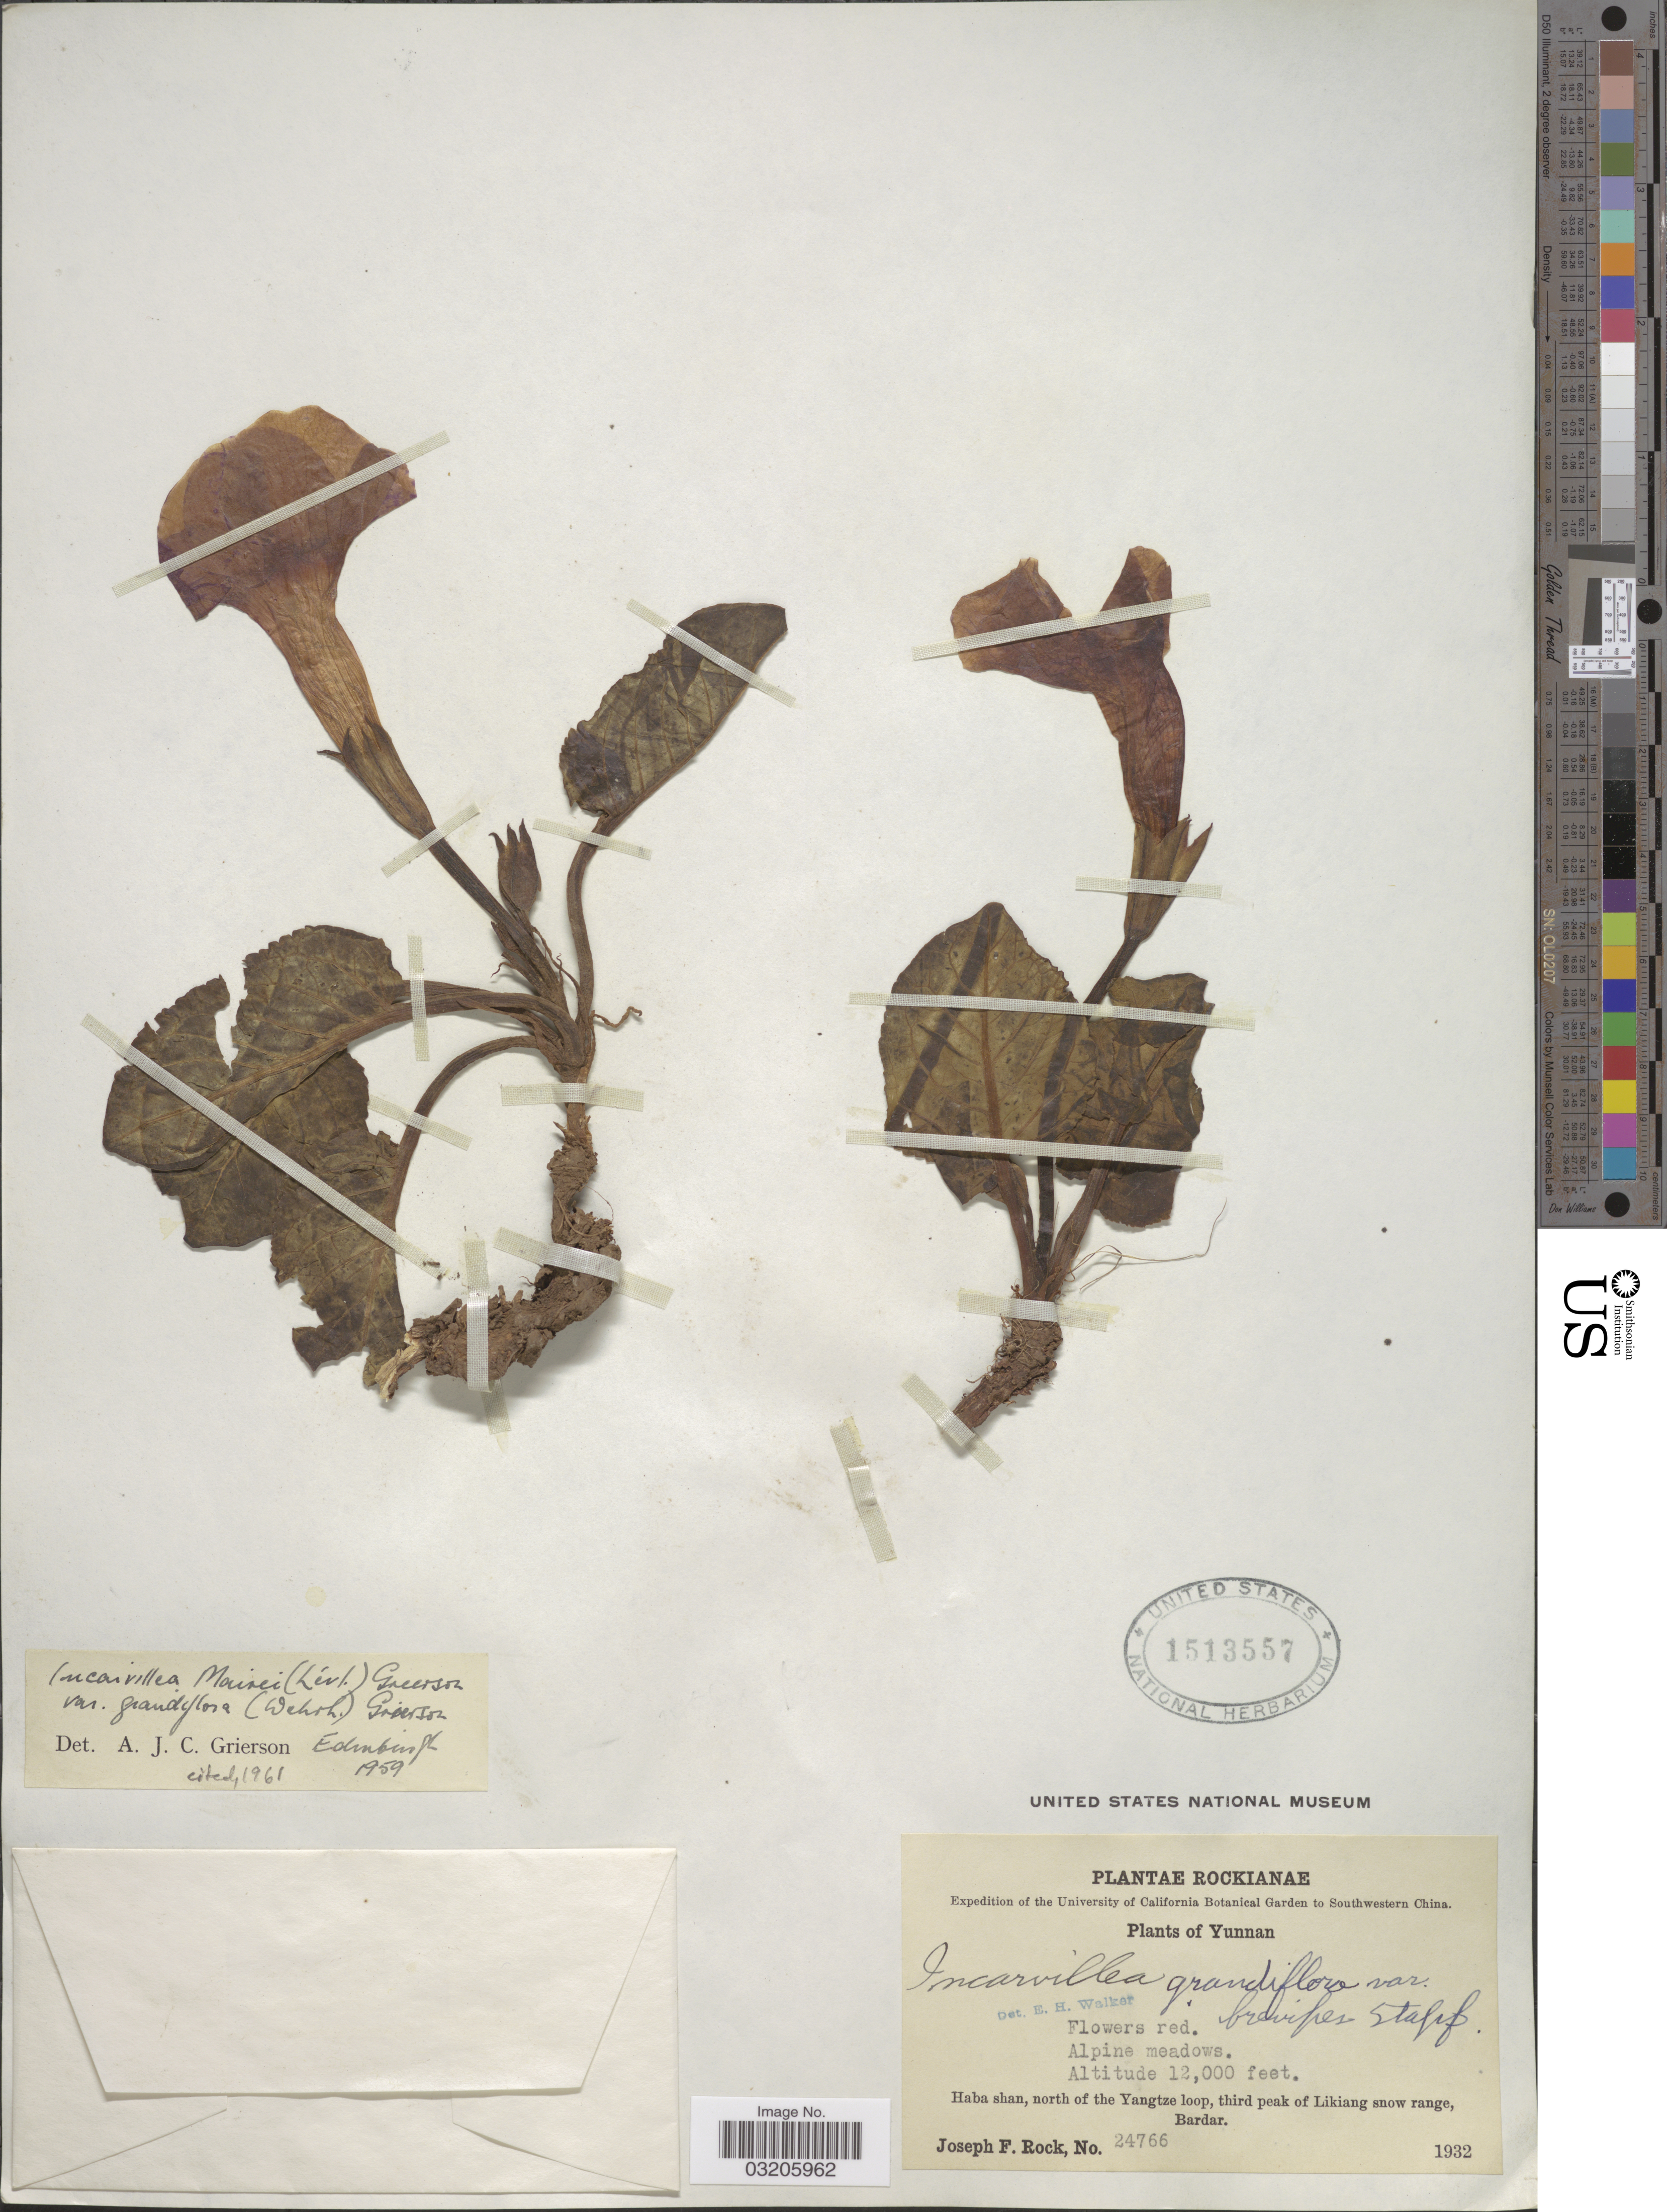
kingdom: Plantae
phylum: Tracheophyta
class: Magnoliopsida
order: Lamiales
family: Bignoniaceae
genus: Incarvillea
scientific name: Incarvillea mairei var. grandiflora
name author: (Wehrh.) Grierson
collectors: J. F. Rock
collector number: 24766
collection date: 1932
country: China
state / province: Yunnan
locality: Southwestern China. Alpine meadows. Haba shan, north of the Yangtze loop, third peak of Likiang snow range, Bardar.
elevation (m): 3658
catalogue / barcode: US 1513557